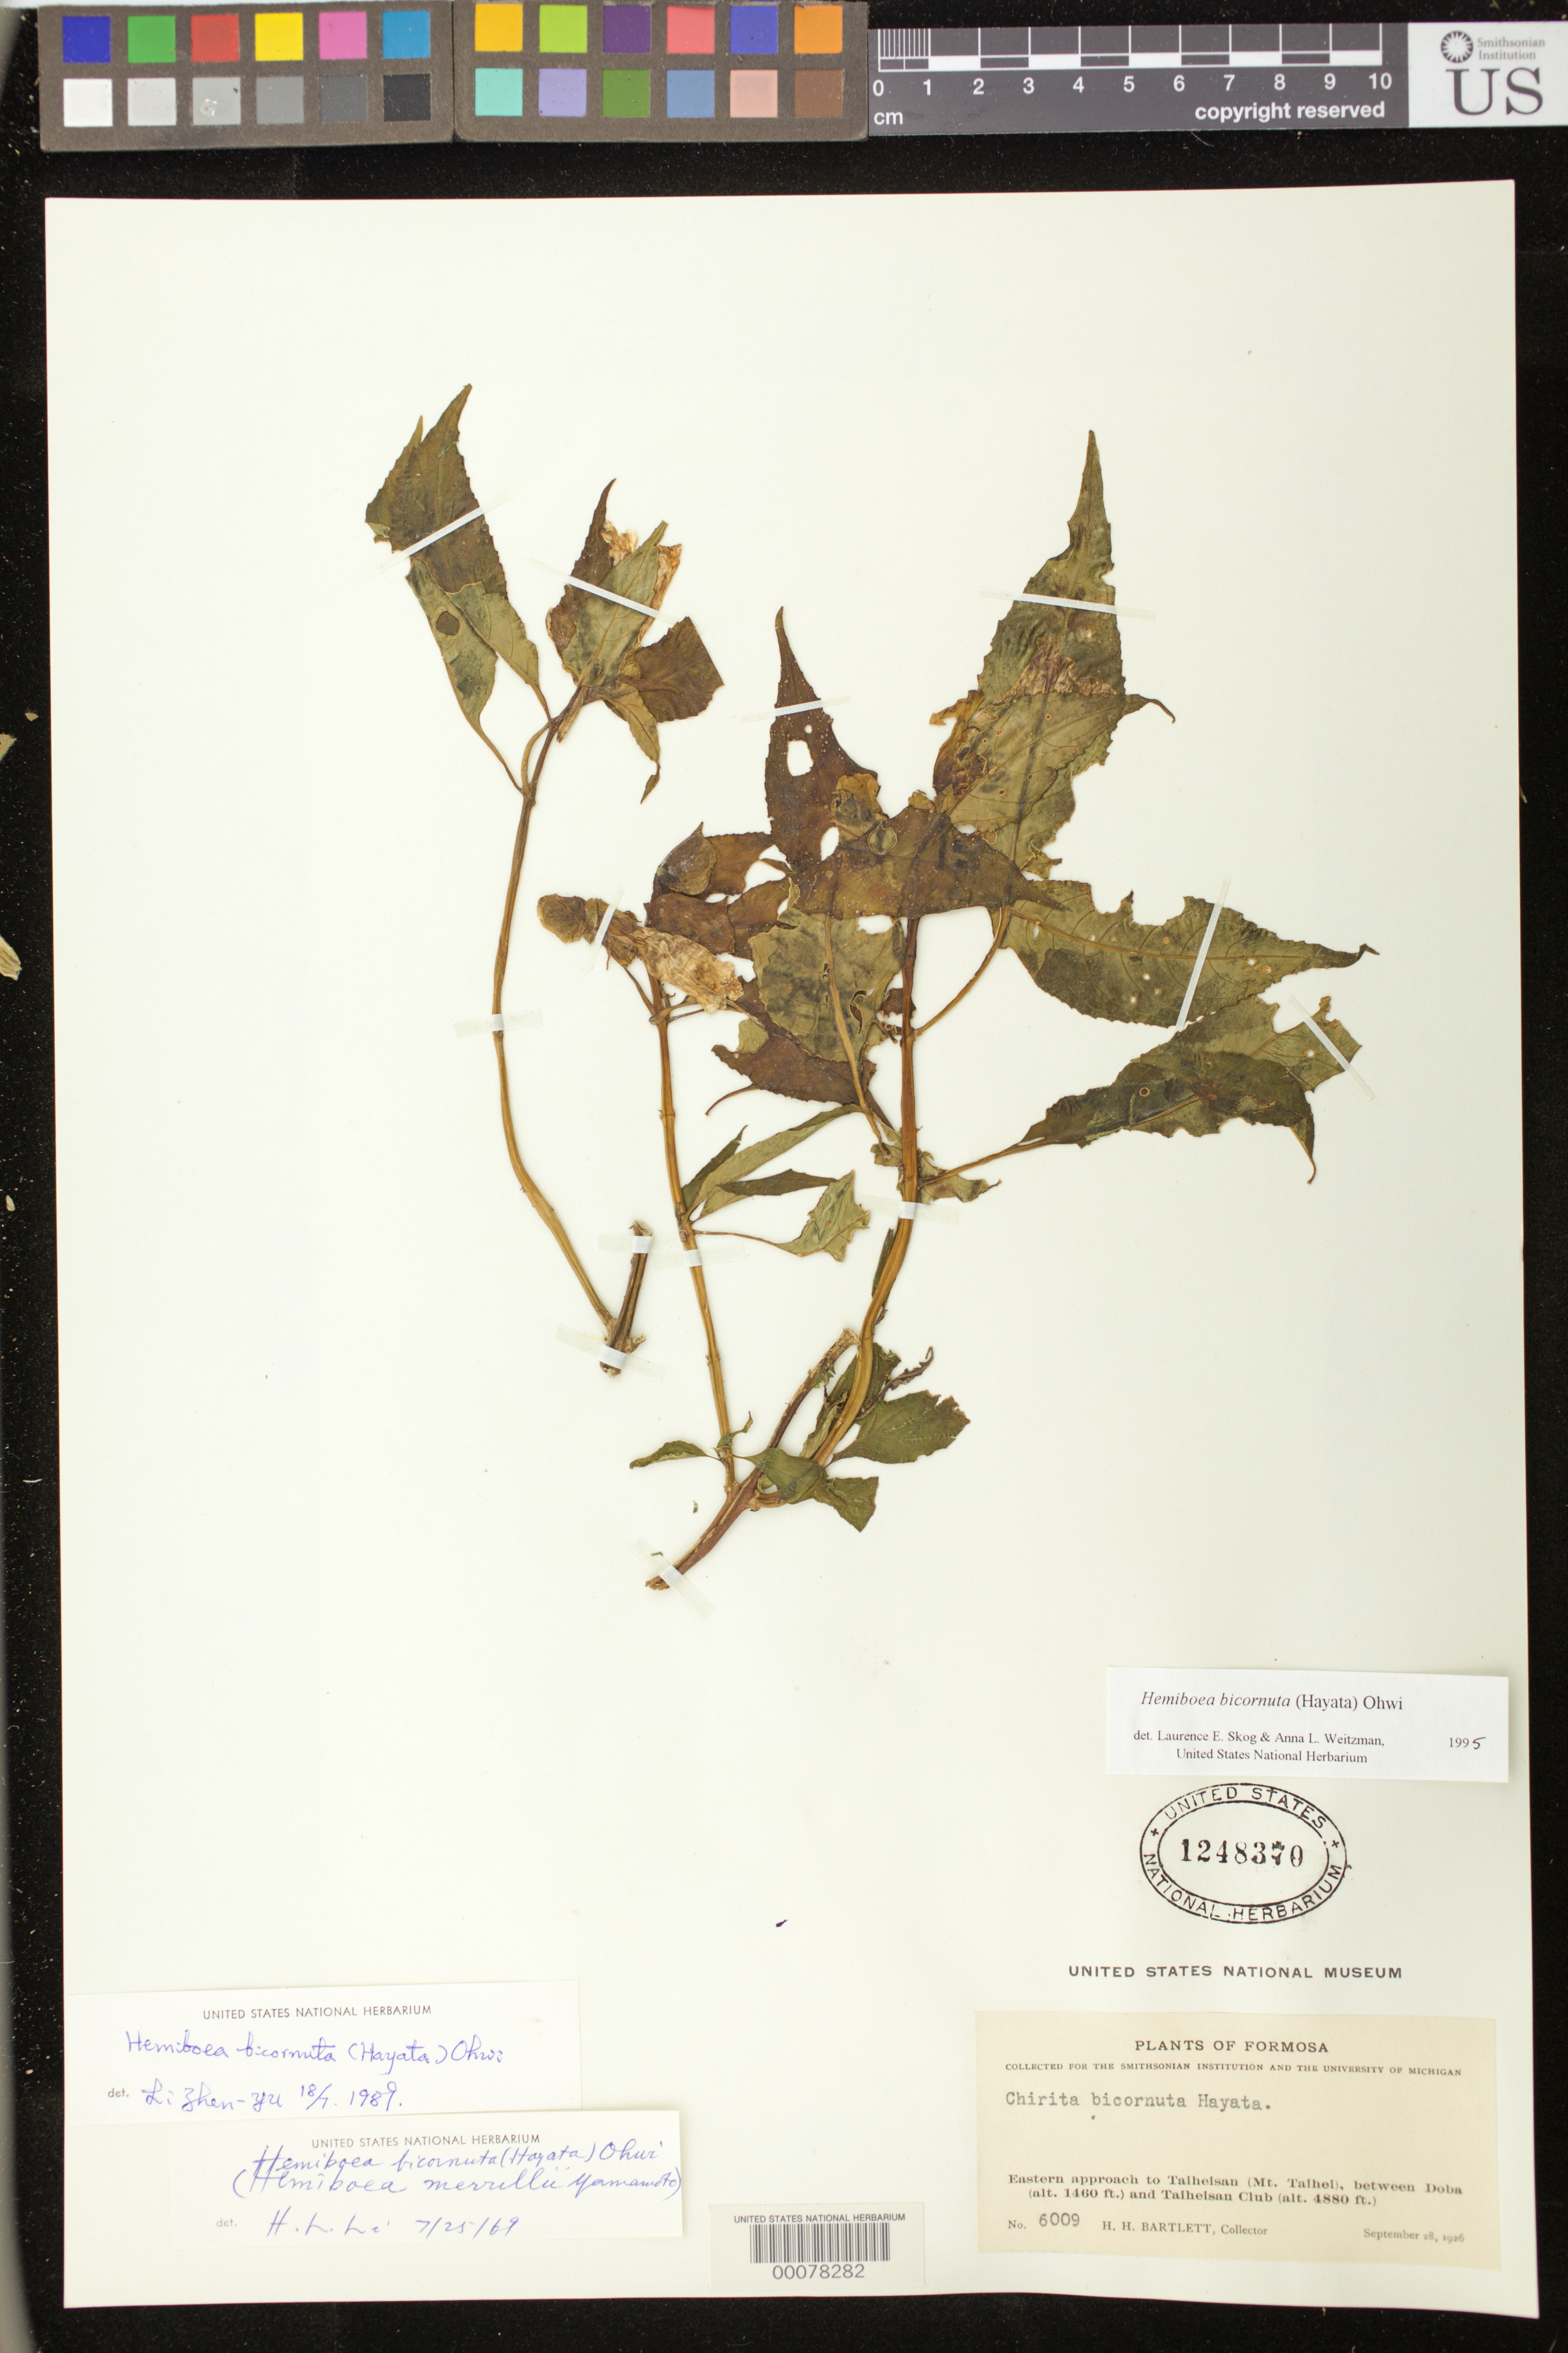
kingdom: Plantae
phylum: Tracheophyta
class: Magnoliopsida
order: Lamiales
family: Gesneriaceae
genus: Hemiboea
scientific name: Hemiboea bicornuta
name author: (Hayata) Ohwi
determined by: Li, H. L.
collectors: H. H. Bartlett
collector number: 6009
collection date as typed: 28 Sep 1926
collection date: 1926-09-28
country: Taiwan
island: Taiwan [Formosa]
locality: Eastern approach to taiheisan (mt taihei), between doba and taiheisan club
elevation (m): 445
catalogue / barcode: US 1248370